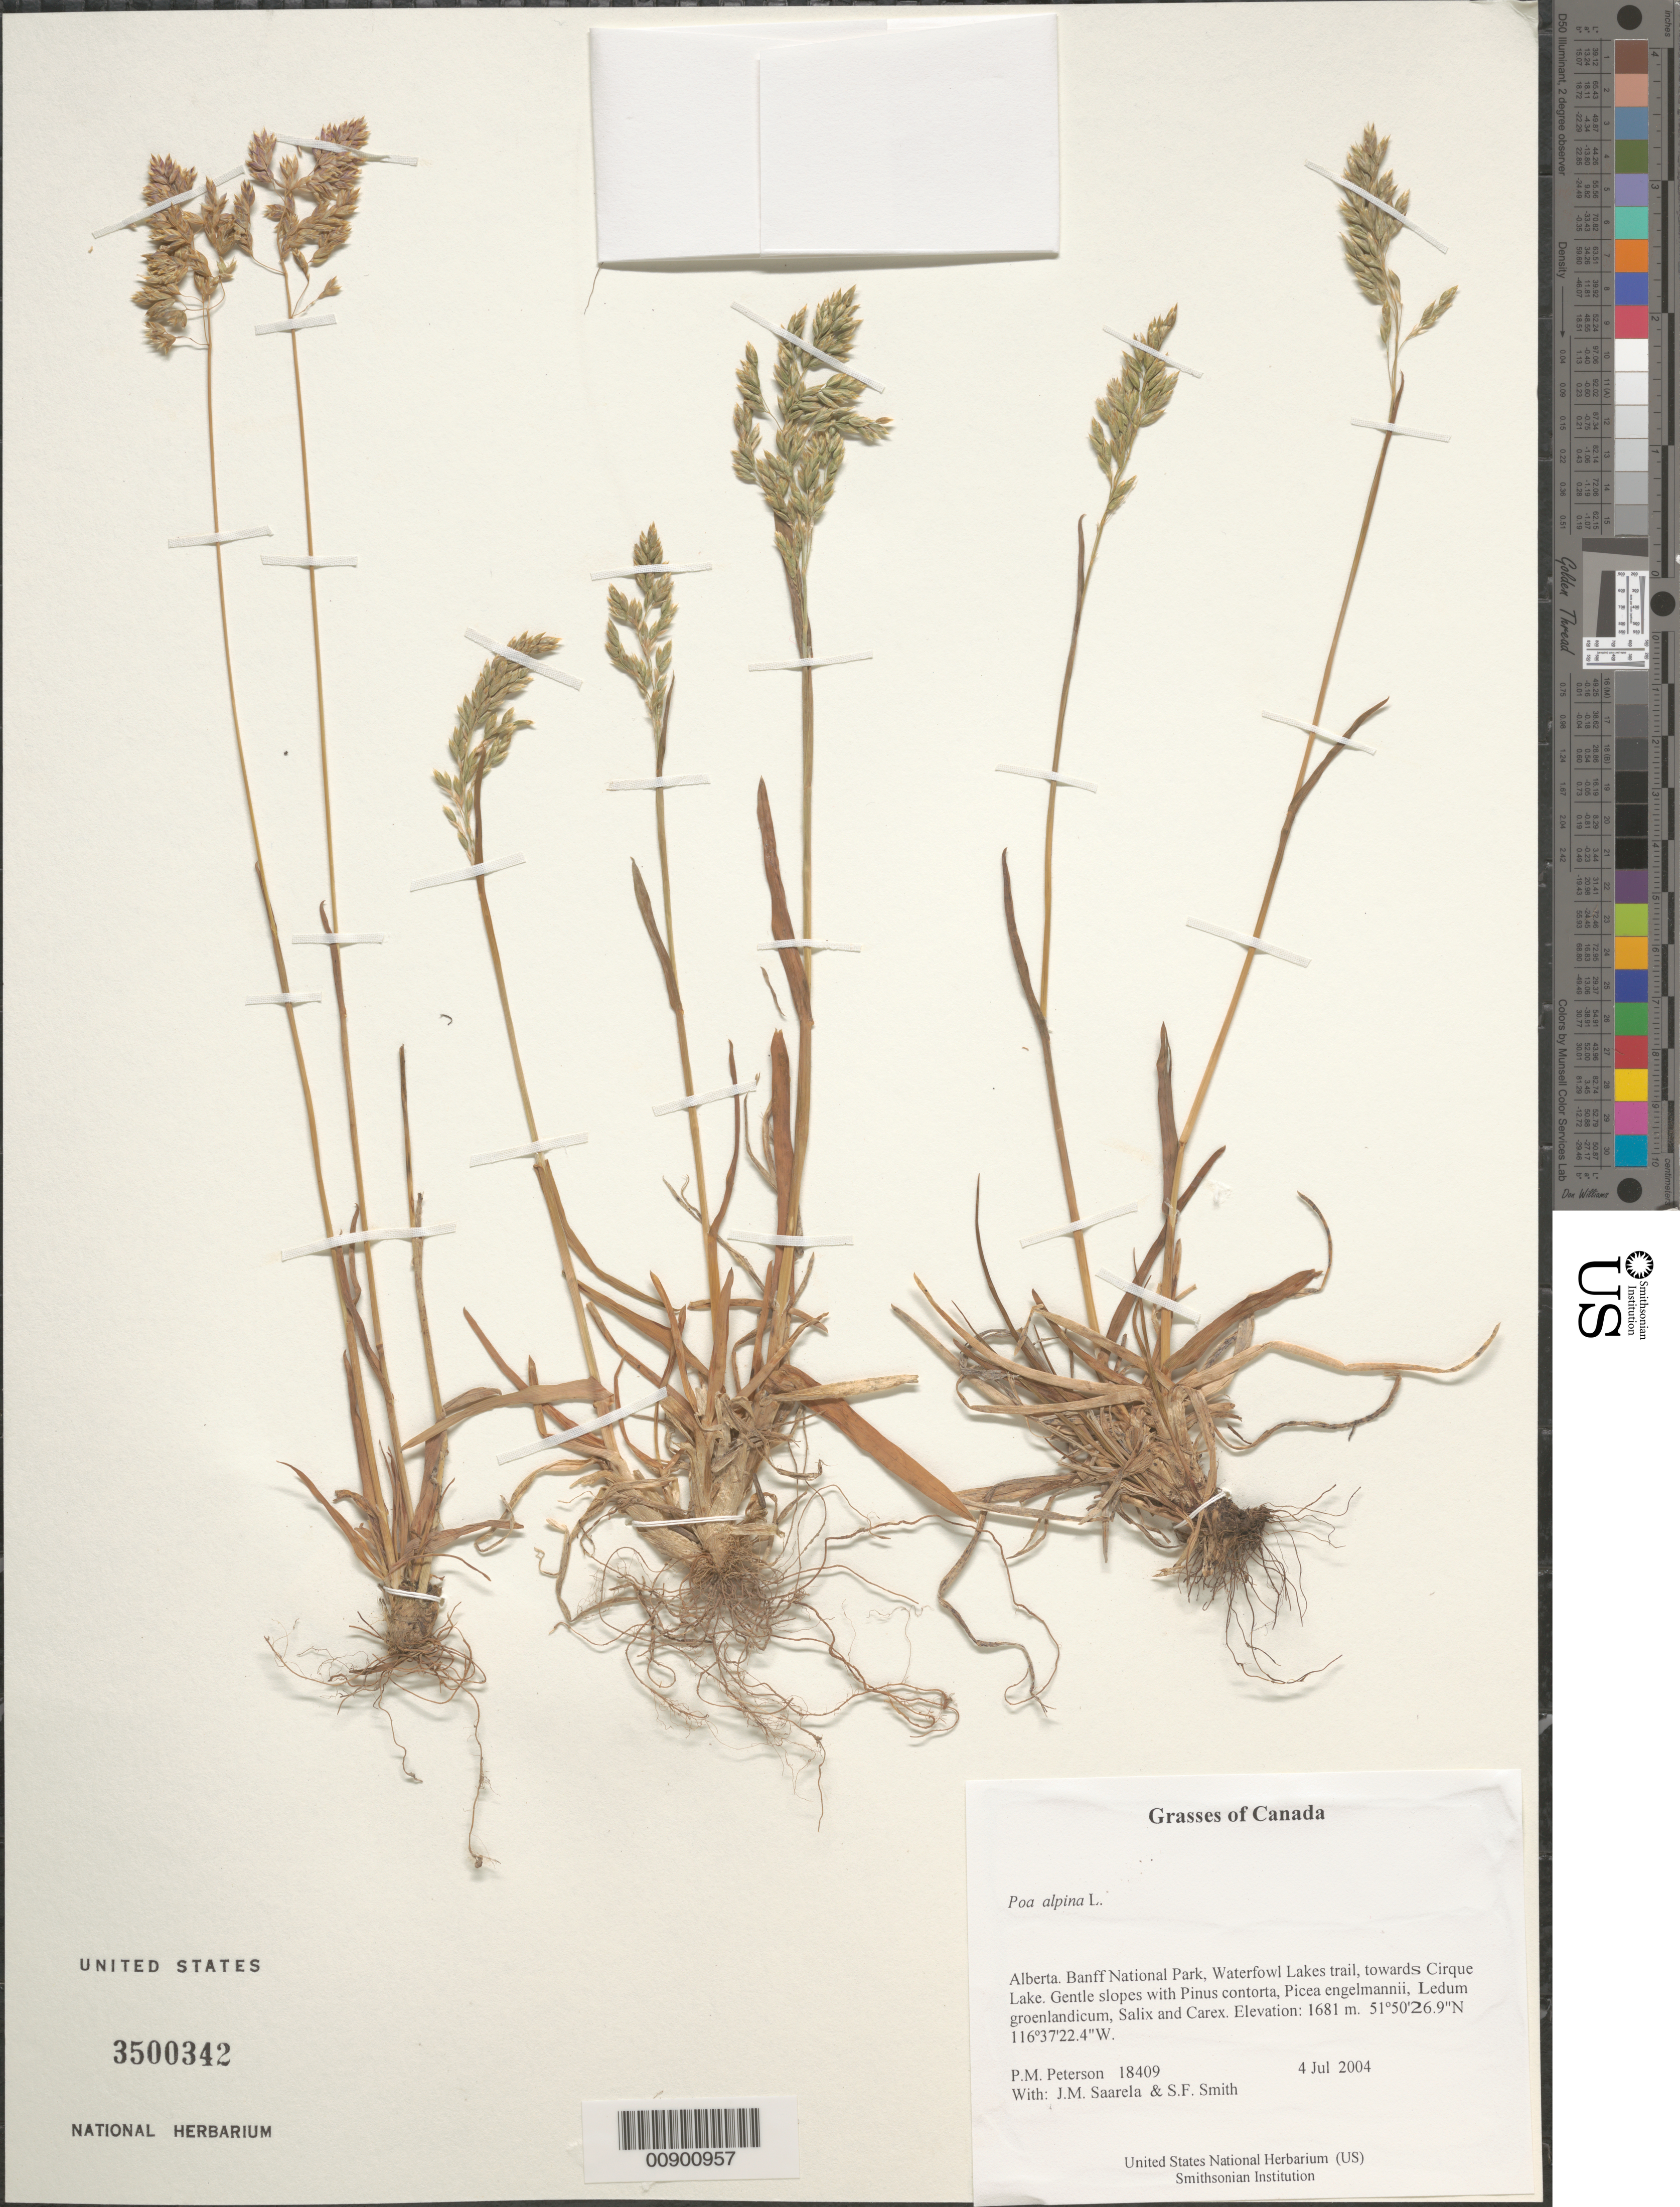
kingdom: Plantae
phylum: Tracheophyta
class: Liliopsida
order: Poales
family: Poaceae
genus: Poa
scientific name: Poa alpina subsp. alpina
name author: L.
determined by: Soreng, Robert J., Research Associate (BOT), Smithsonian Institution - National Museum of Natural History (UNITED STATES)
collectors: P. M. Peterson, J. Saarela & S.F. Smith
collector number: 18409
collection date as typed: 04 Jul 2004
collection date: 2004-07-04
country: Canada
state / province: Alberta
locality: Banff National Park, Waterfowl Lakes trail, towards Cirque Lake. Gentle slopes with Pinus contorta, Picea engelmannii, Ledum groenlandicum, Salix and Carex.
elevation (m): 1681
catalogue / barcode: US 3500342